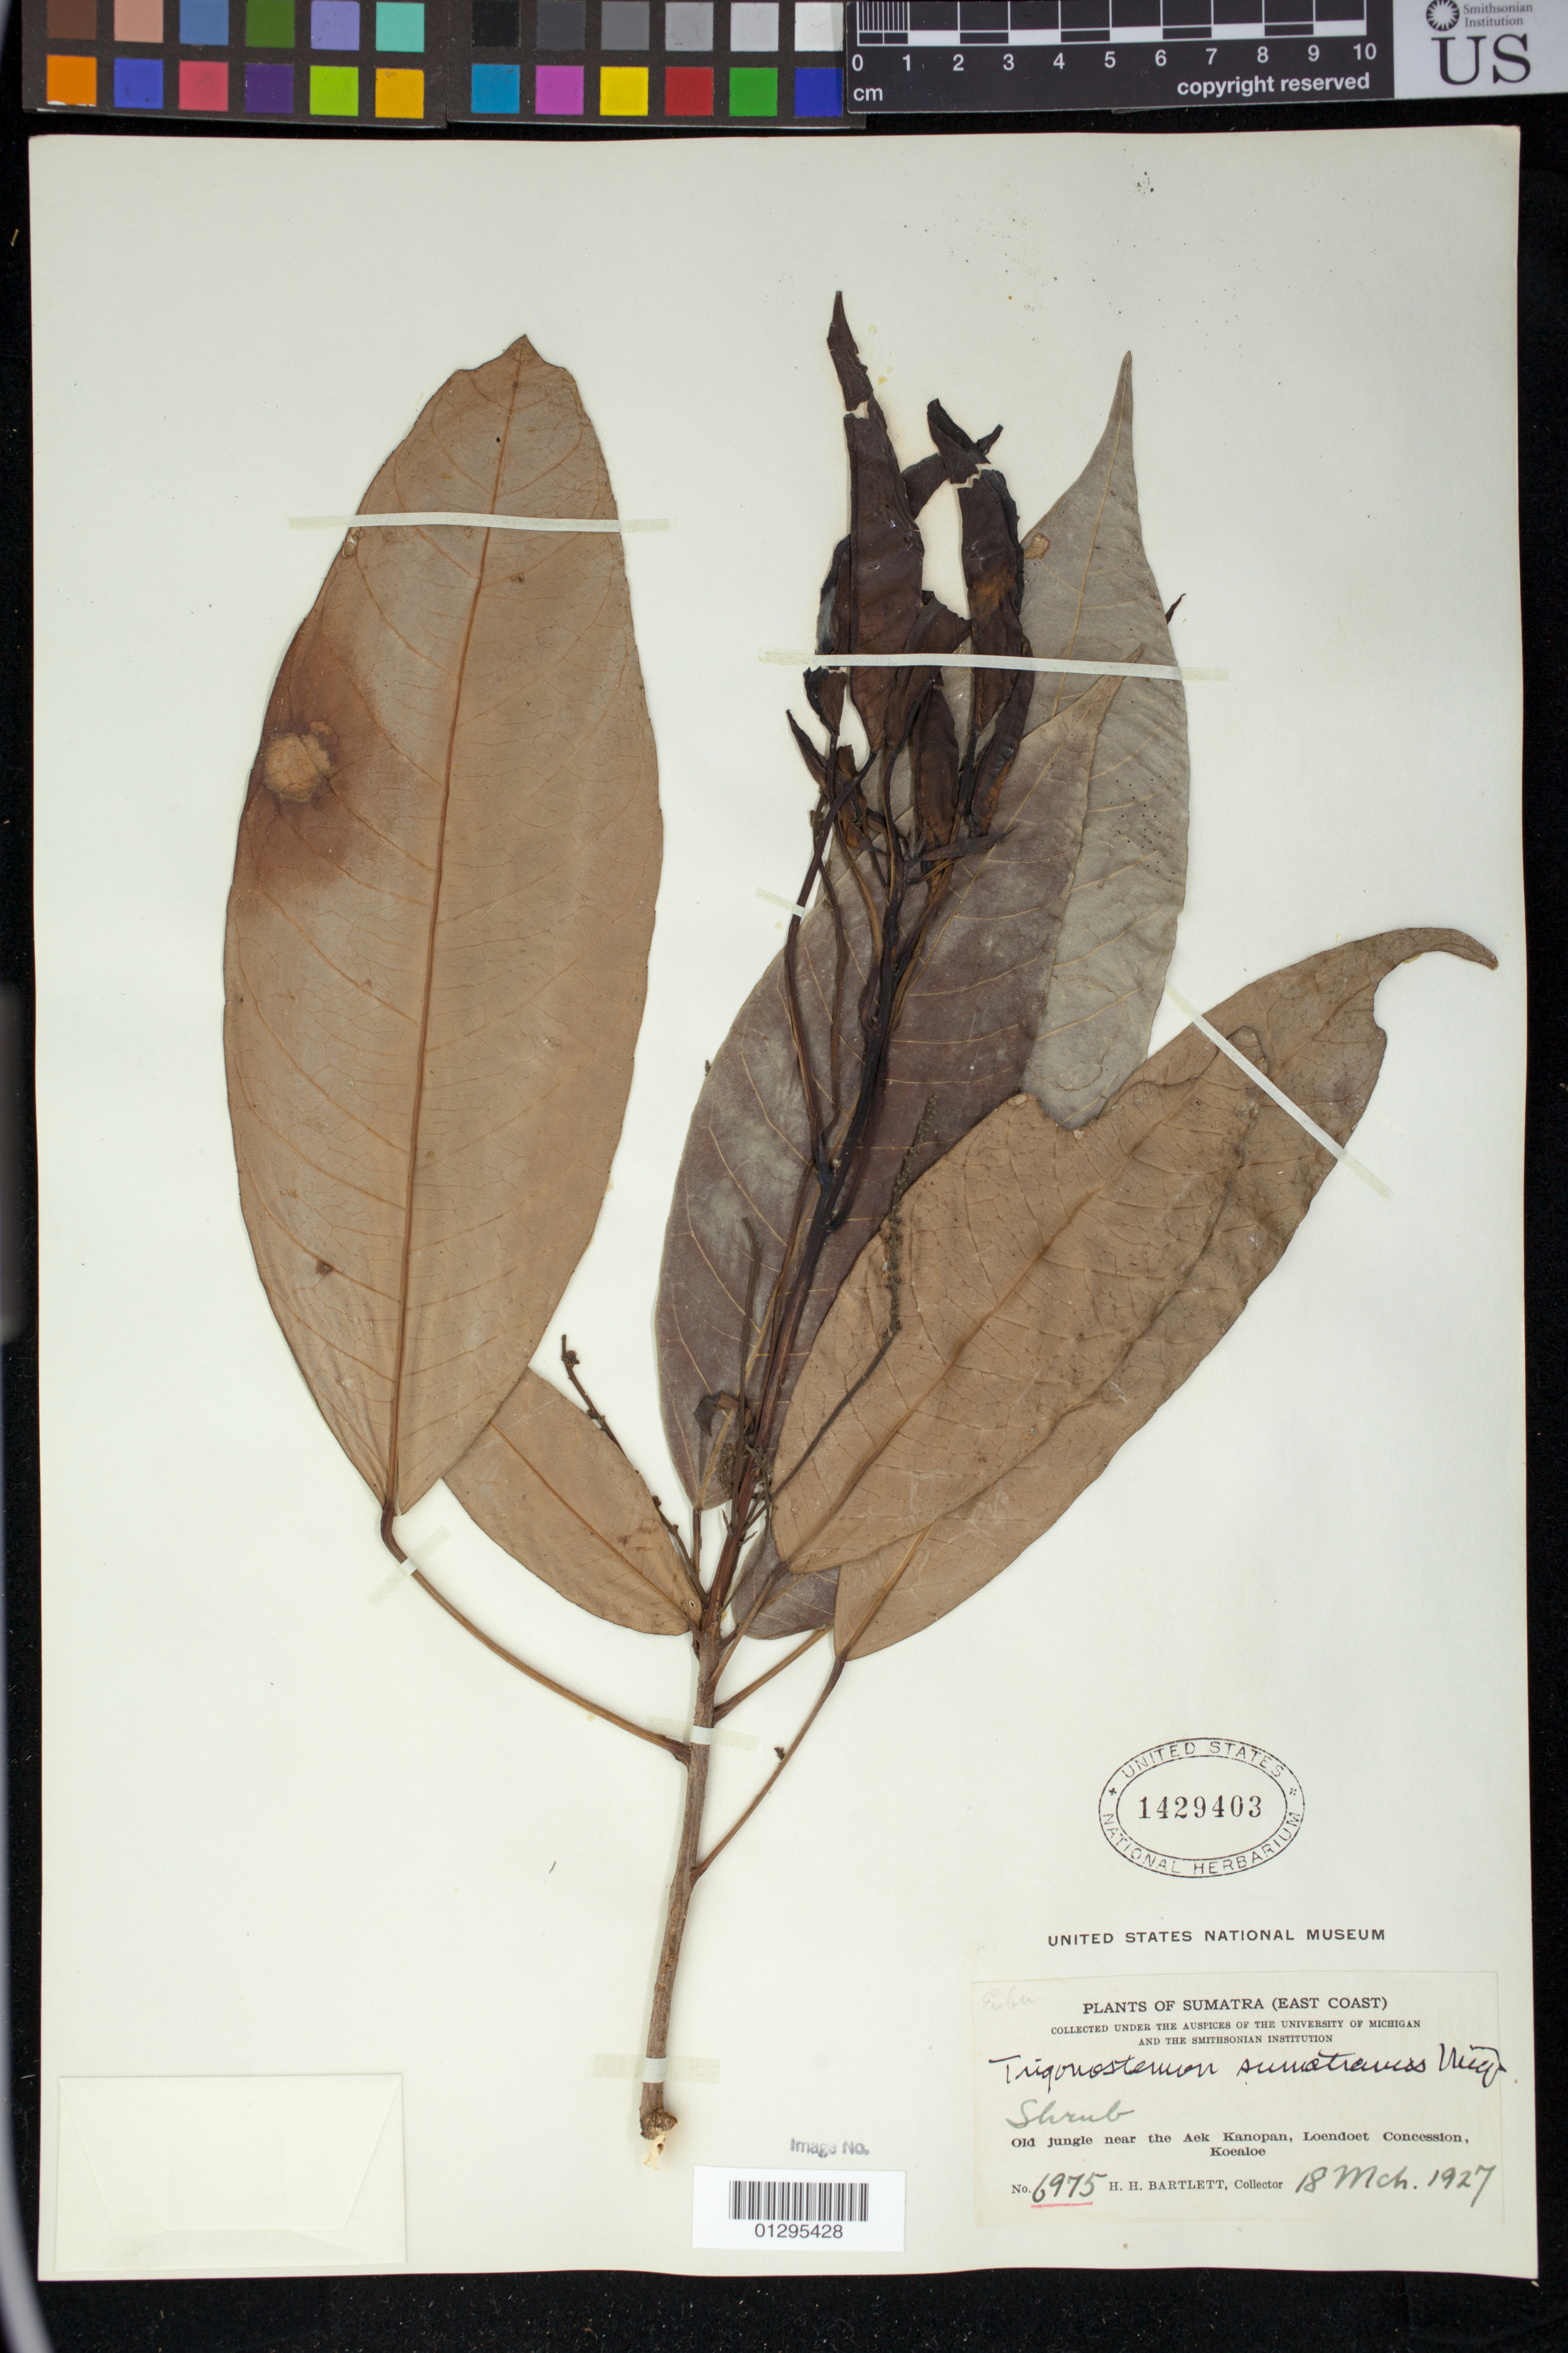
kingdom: Plantae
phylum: Tracheophyta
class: Magnoliopsida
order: Malpighiales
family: Euphorbiaceae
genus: Trigonostemon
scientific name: Trigonostemon sumatranus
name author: Pax & K. Hoffm.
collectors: H. H. Bartlett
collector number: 6975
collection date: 1927-03-18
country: Indonesia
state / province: Sumatra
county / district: Sumatera Utara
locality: near the Aek Kanopan, Loendoet Concession, Koealoe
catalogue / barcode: US 1429403